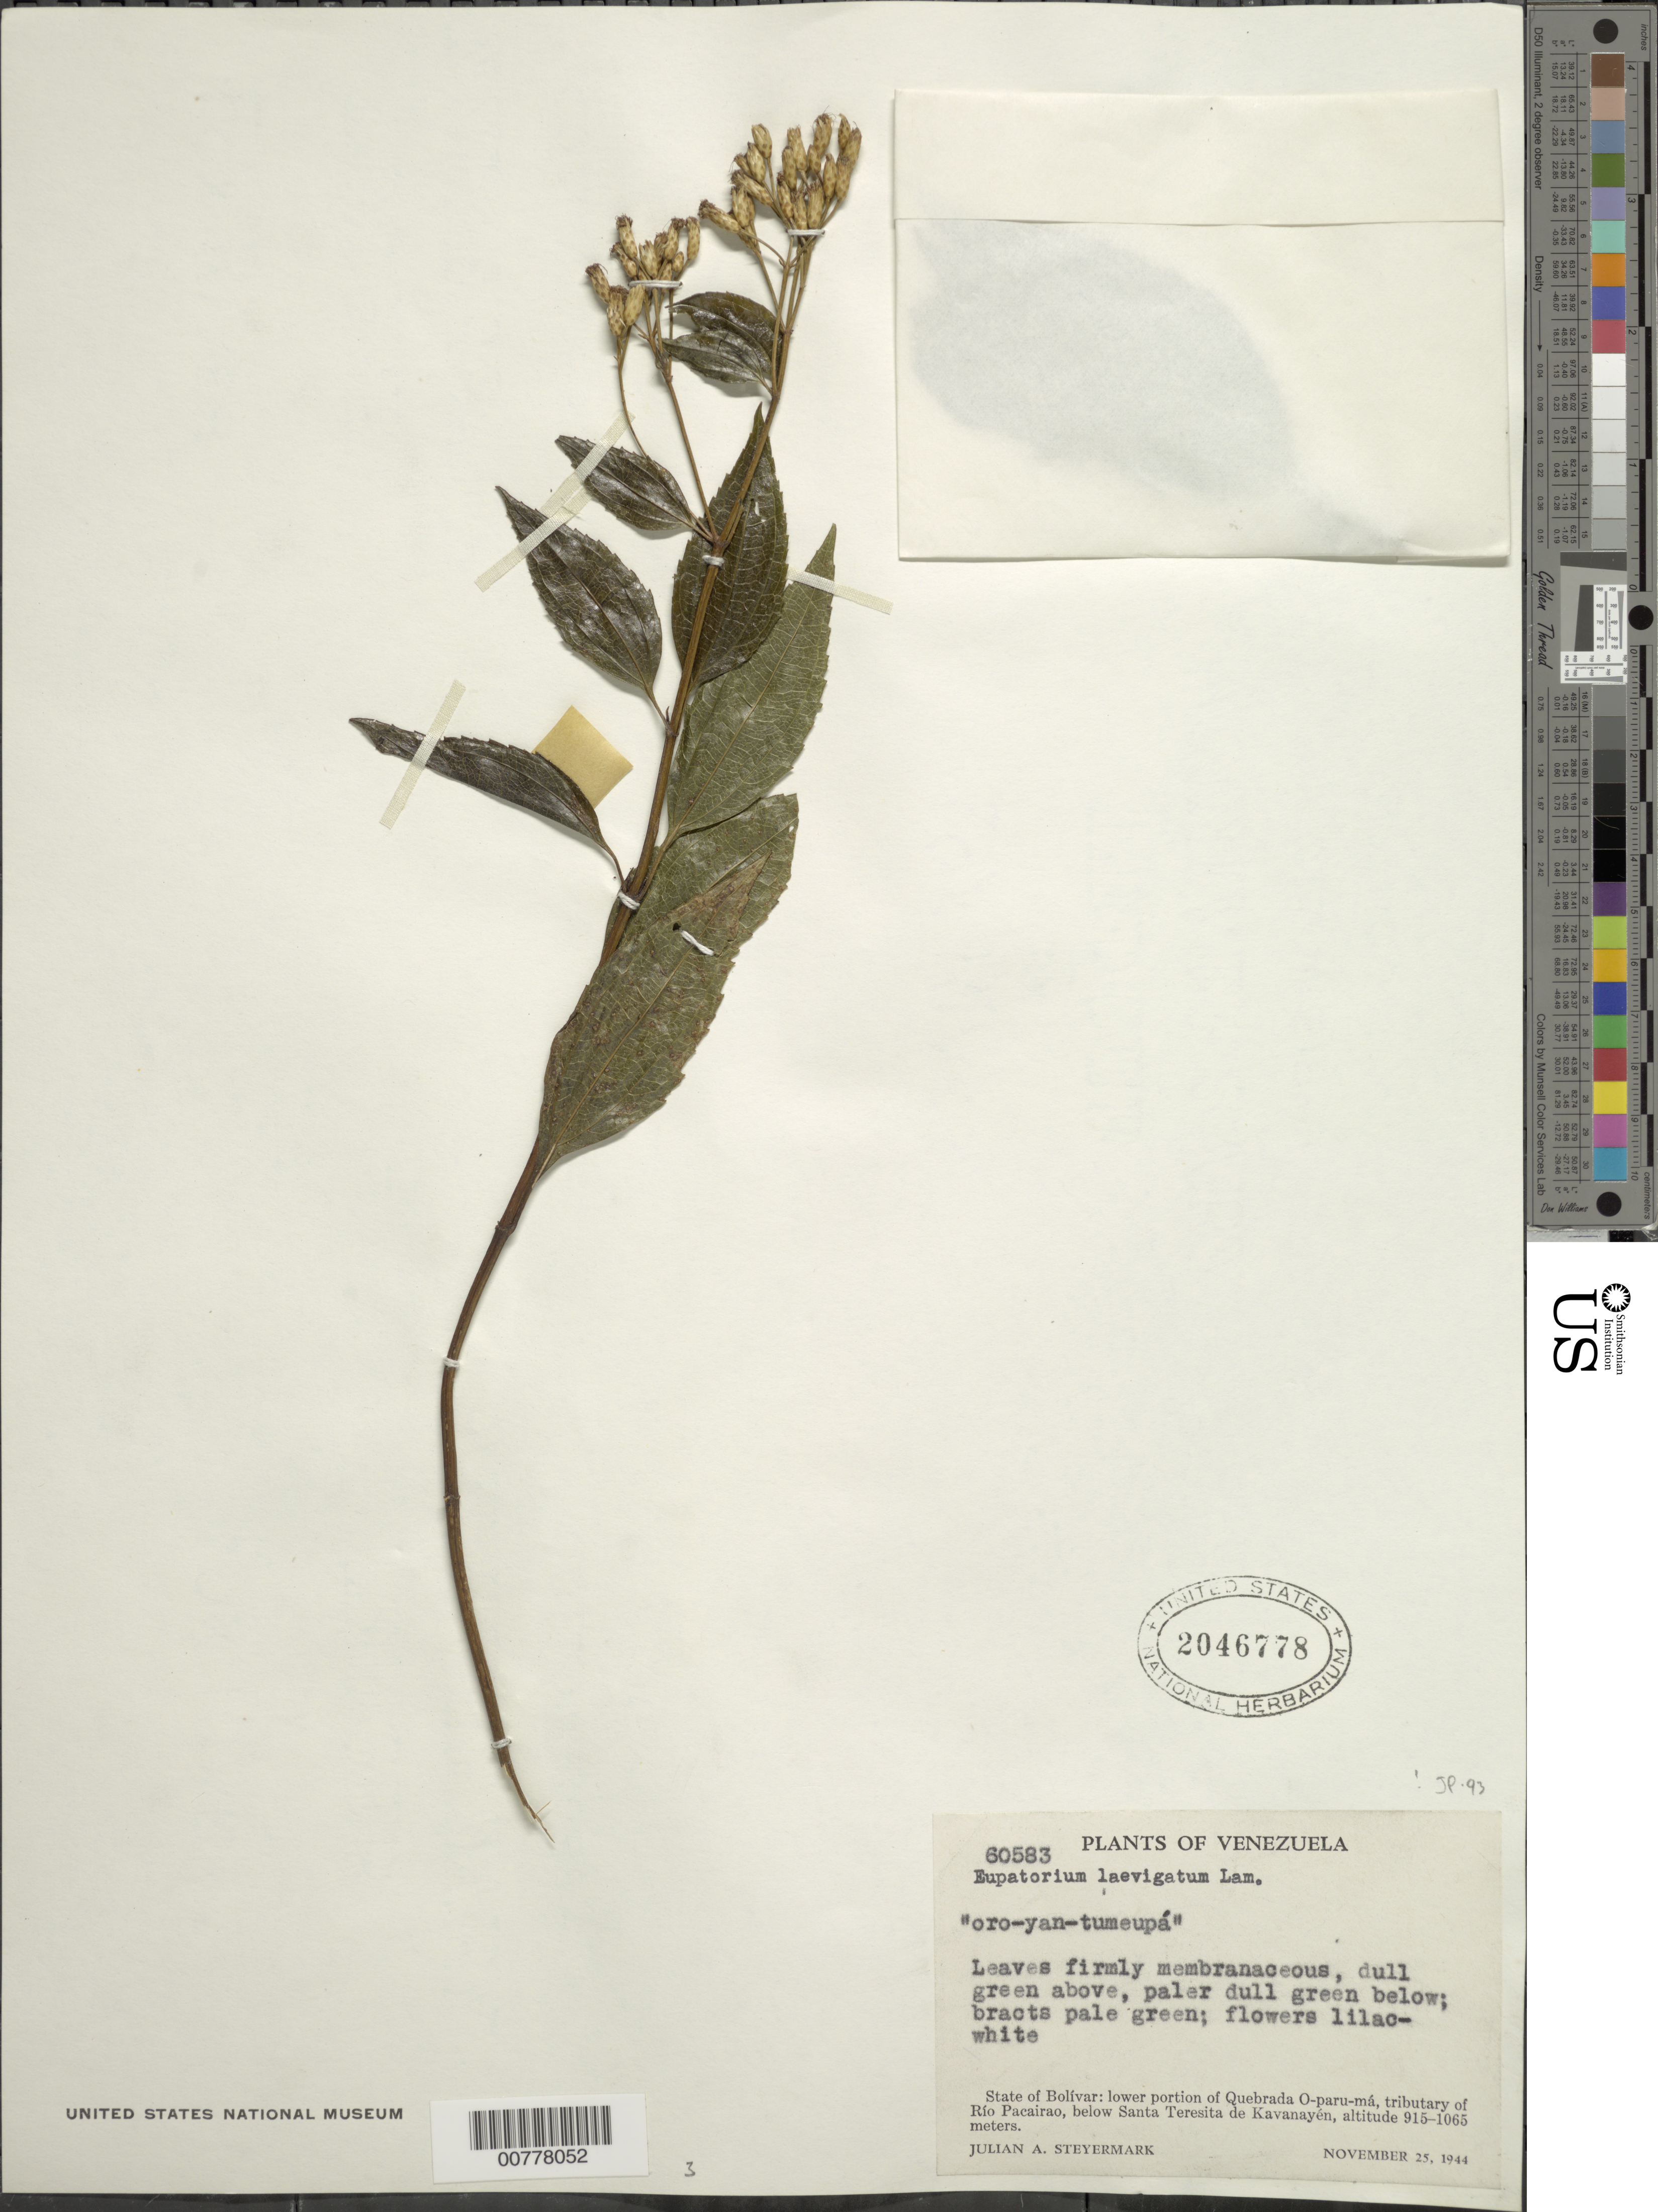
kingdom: Plantae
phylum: Tracheophyta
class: Magnoliopsida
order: Asterales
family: Asteraceae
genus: Chromolaena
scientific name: Chromolaena laevigata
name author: (Lam.) R.M. King & H. Rob.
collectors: J. Steyermark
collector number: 60583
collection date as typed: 25-Nov-44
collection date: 1944-11-25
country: Venezuela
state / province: Bolívar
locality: Quebrada O-paru-má, trib. of Río Pacairao, below Santa Teresita de Kavanayén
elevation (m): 915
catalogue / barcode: US 2046778